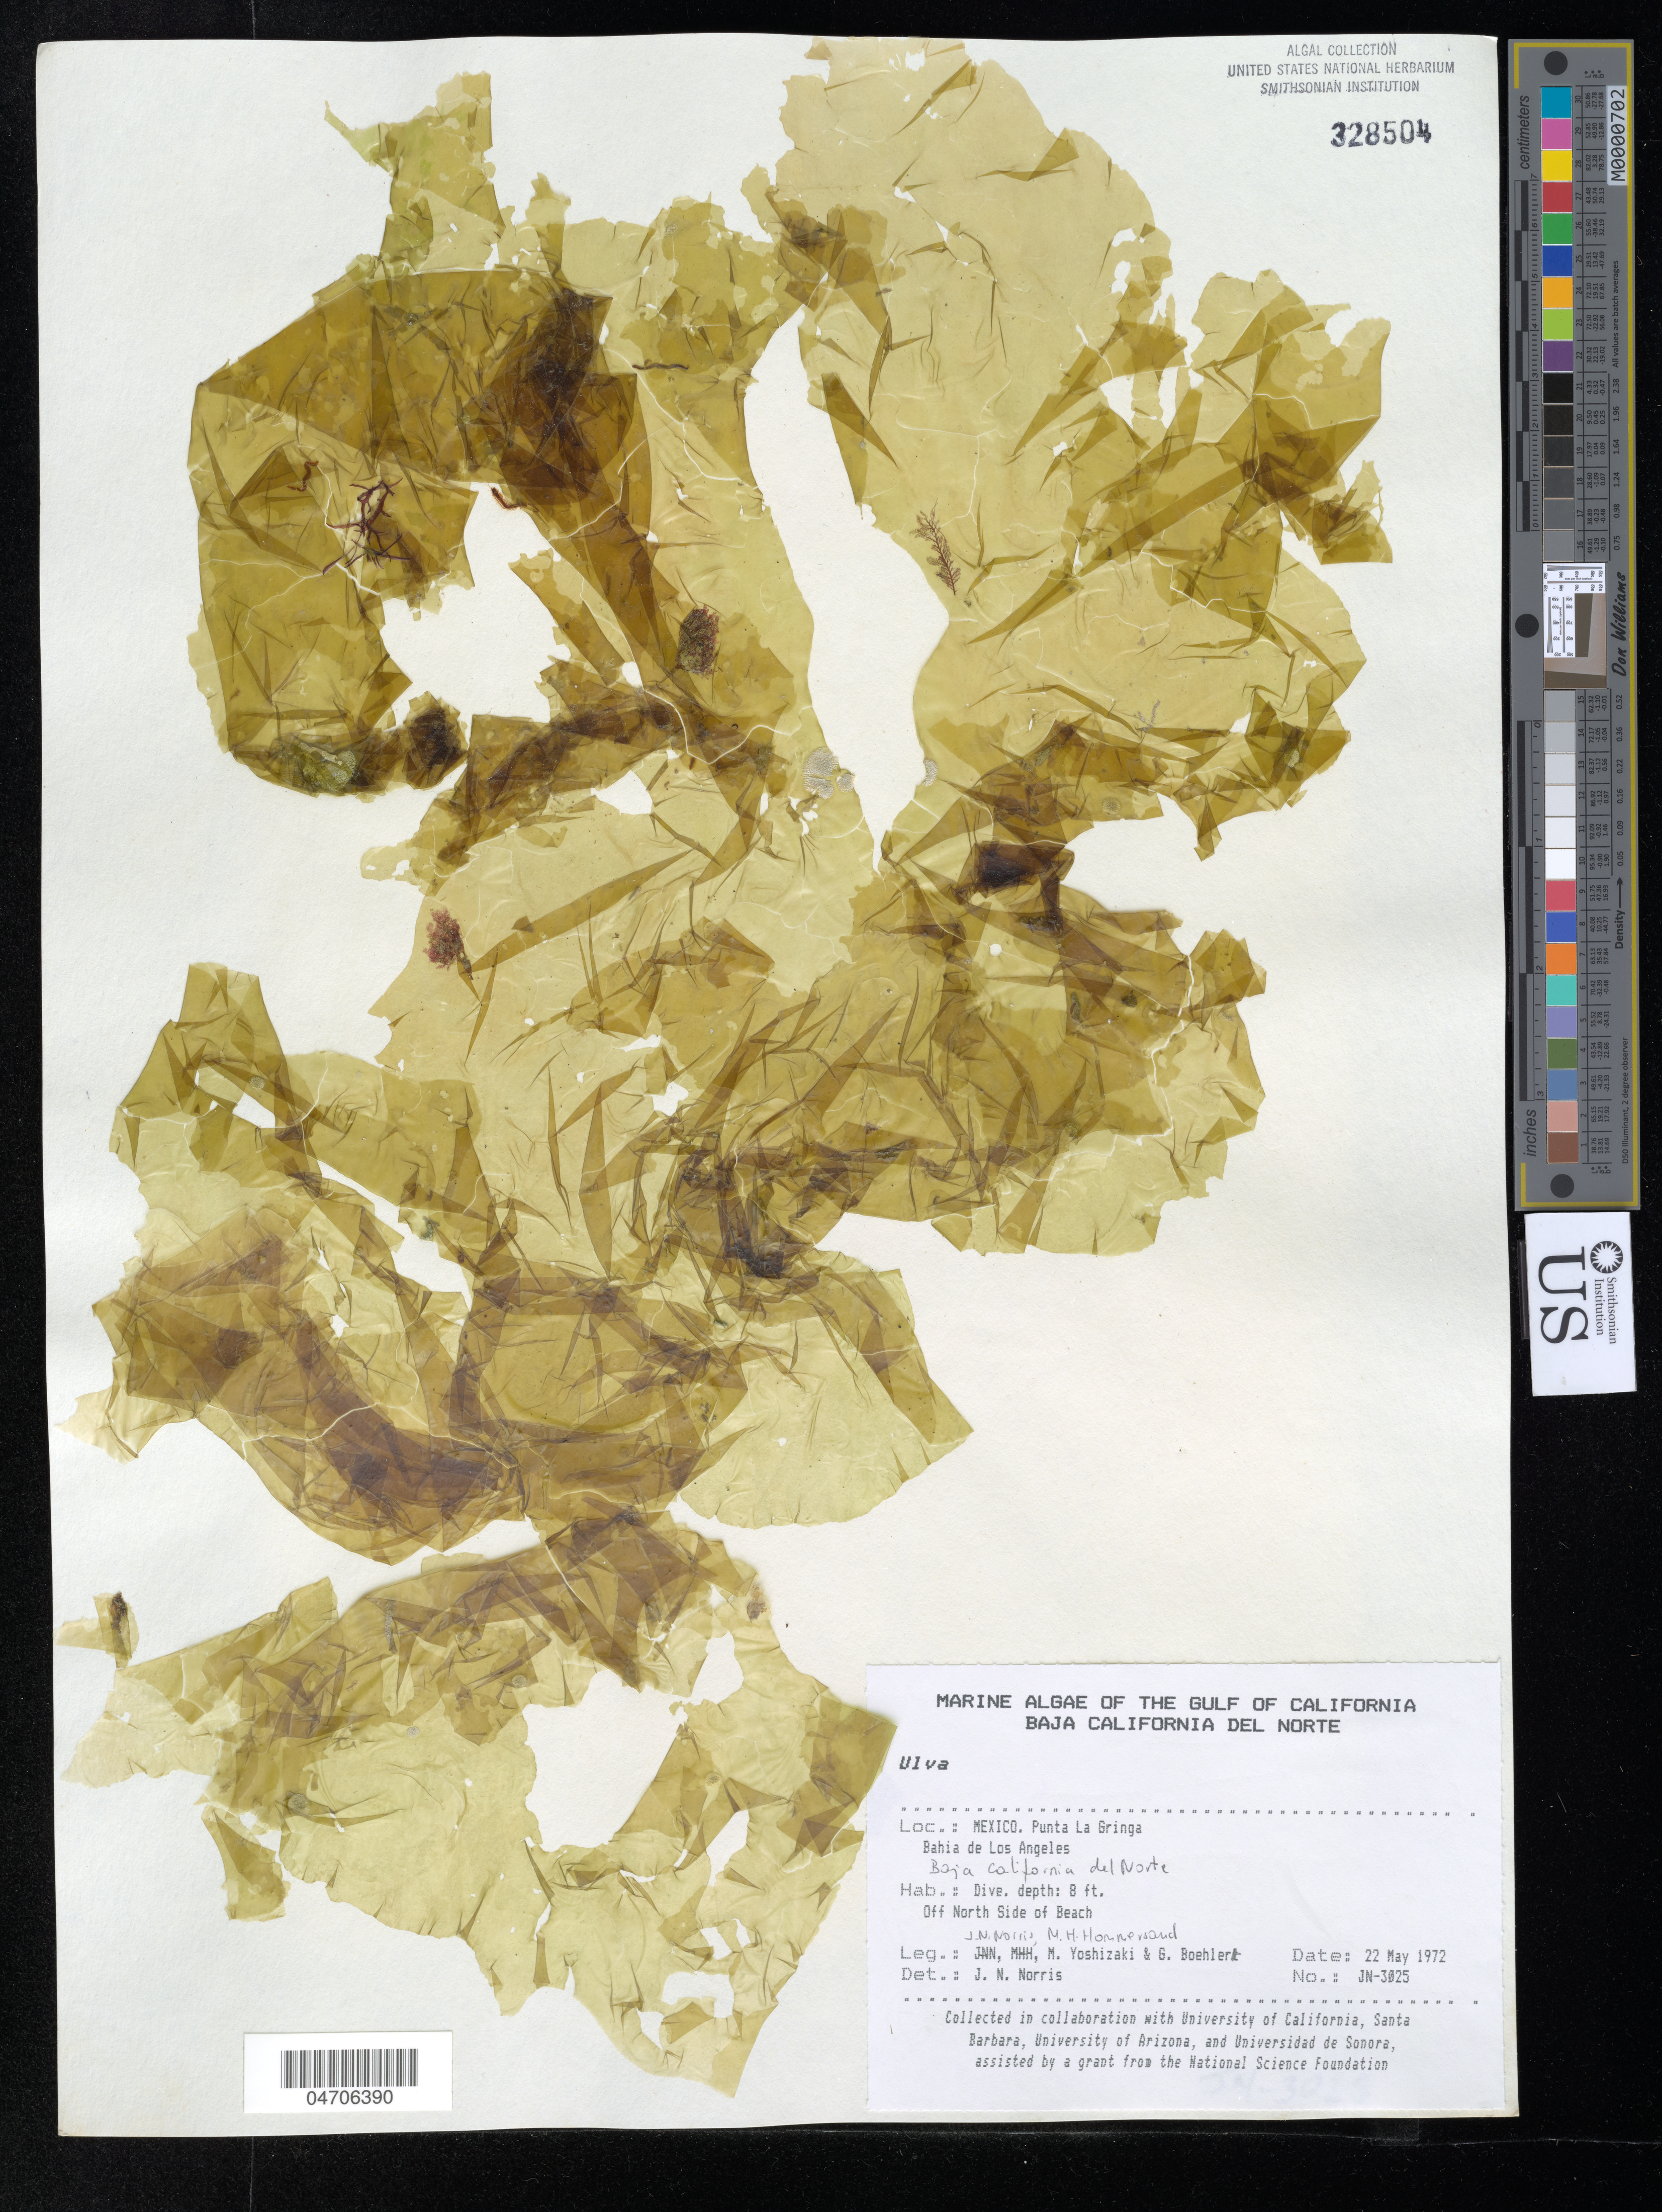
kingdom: Plantae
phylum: Chlorophyta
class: Ulvophyceae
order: Ulvales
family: Ulvaceae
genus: Ulva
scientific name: Ulva sp.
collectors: J. Norris, M. H. Hommersand, M. Yoshizaki & G. Boehlert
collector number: JN-3025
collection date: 1972-05-22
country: Mexico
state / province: Baja California Norte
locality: The Gulf of California. Punta La Gringa. Bahia de Los Angeles. Off North Side of Beach.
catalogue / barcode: US 328504